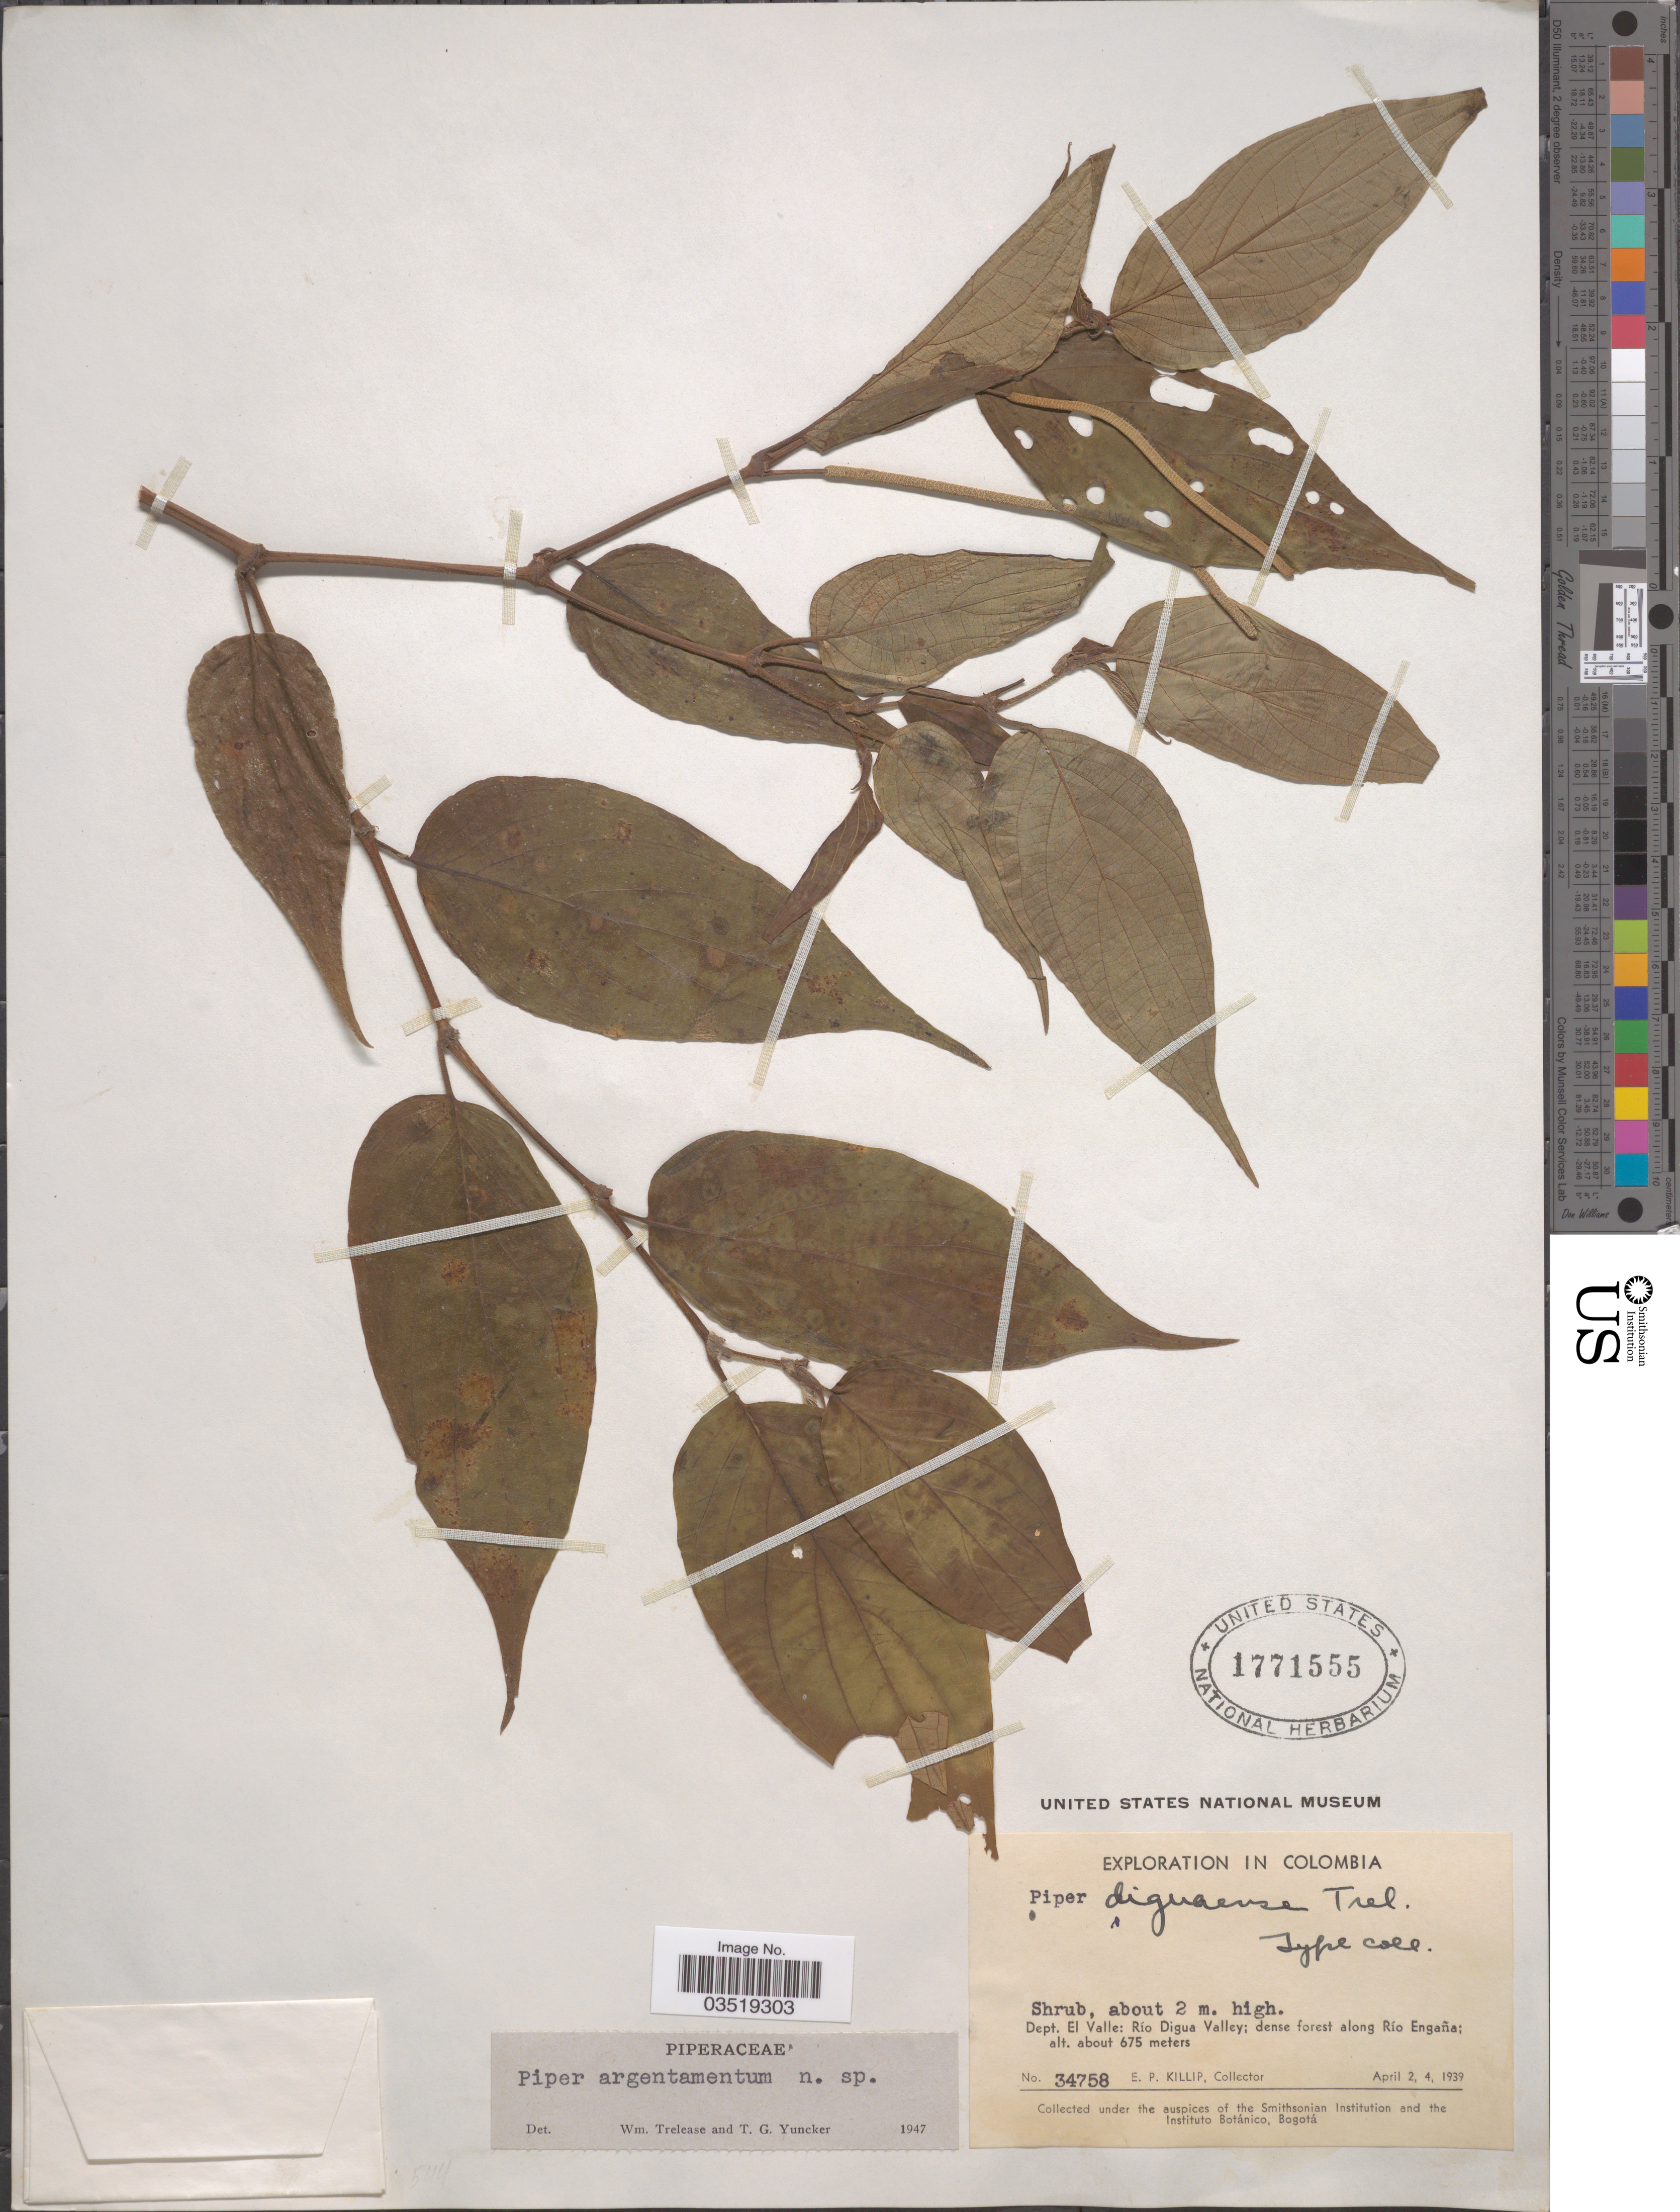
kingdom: Plantae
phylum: Tracheophyta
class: Magnoliopsida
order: Piperales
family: Piperaceae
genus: Piper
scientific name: Piper argentamentum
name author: Trel. & Yunck.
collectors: E. P. Killip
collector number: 34758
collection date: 1939-04-02/1939-04-04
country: Colombia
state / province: Valle del Cauca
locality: Dept. El Valle: Río Digua Valley; dense forest along Río Engaña.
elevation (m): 675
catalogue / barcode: US 1771555